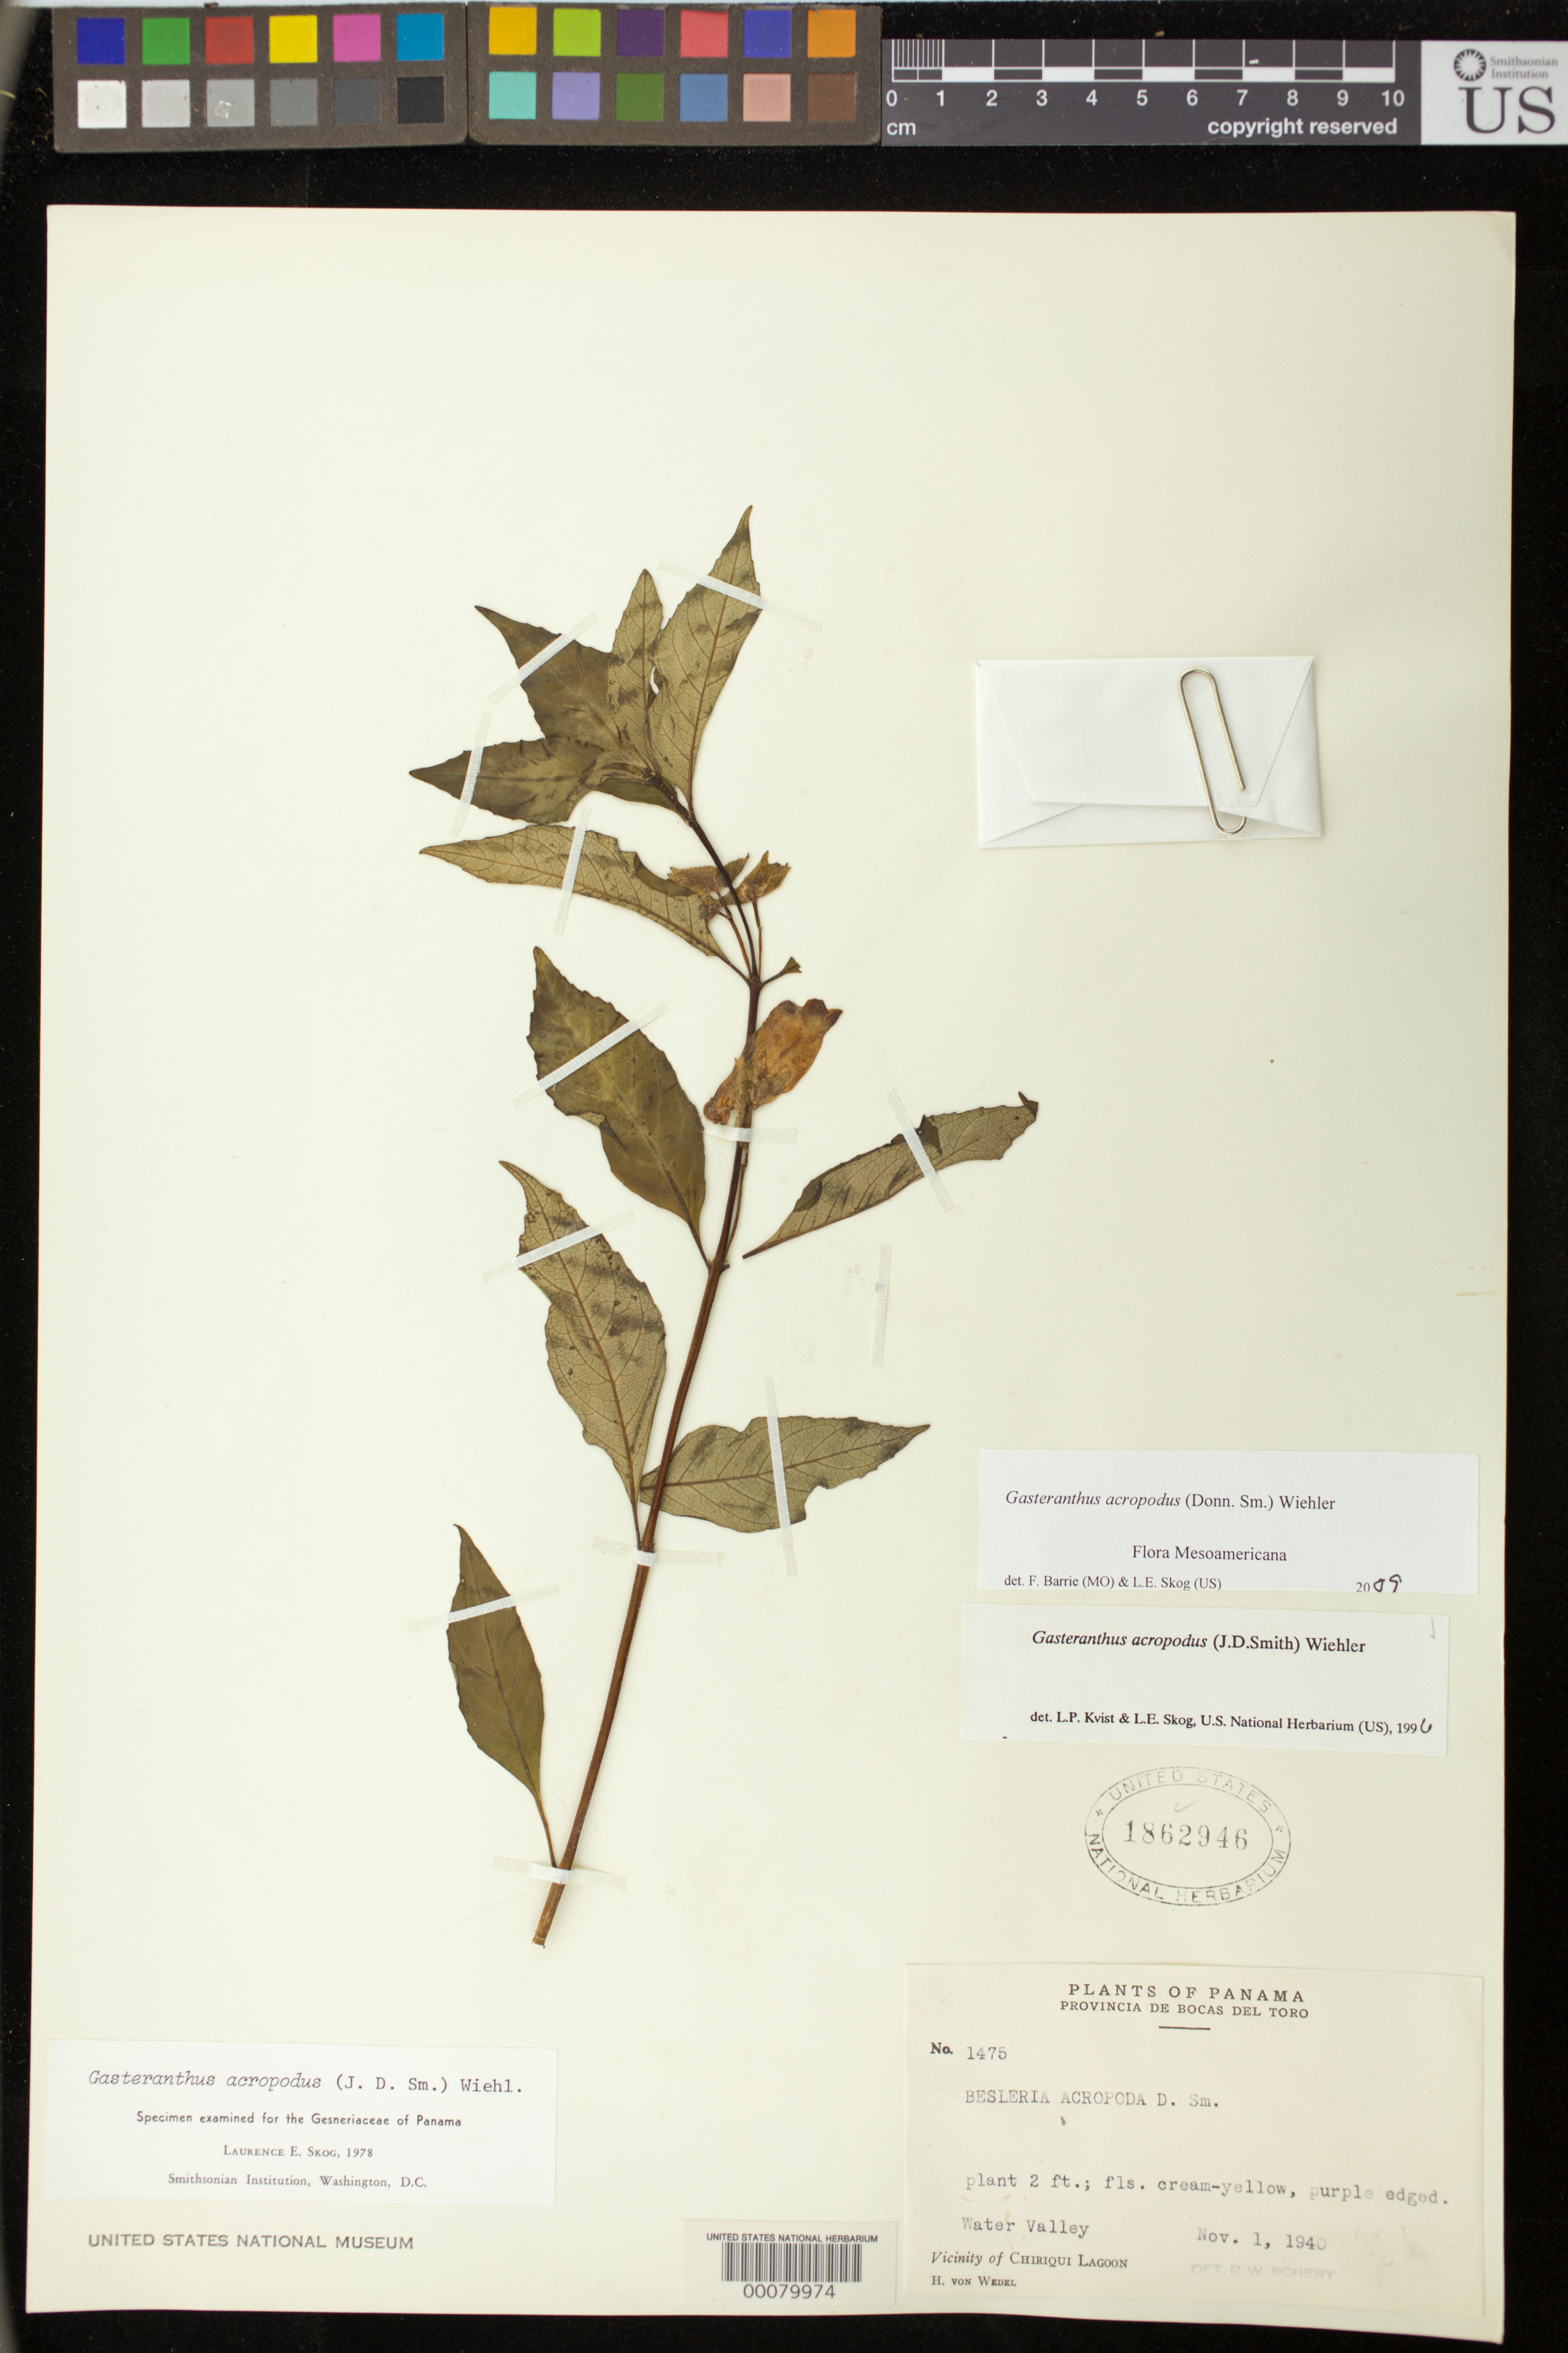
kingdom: Plantae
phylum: Tracheophyta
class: Magnoliopsida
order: Lamiales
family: Gesneriaceae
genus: Gasteranthus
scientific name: Gasteranthus acropodus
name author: (Donn. Sm.) Wiehler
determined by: Skog, Laurence E.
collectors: H. von Wedel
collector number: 1475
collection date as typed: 01 Nov 1940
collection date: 1940-11-01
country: Panama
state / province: Bocas del Toro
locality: Vicinity of Chiriqui Lagoon, Water Valley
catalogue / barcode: US 1862946